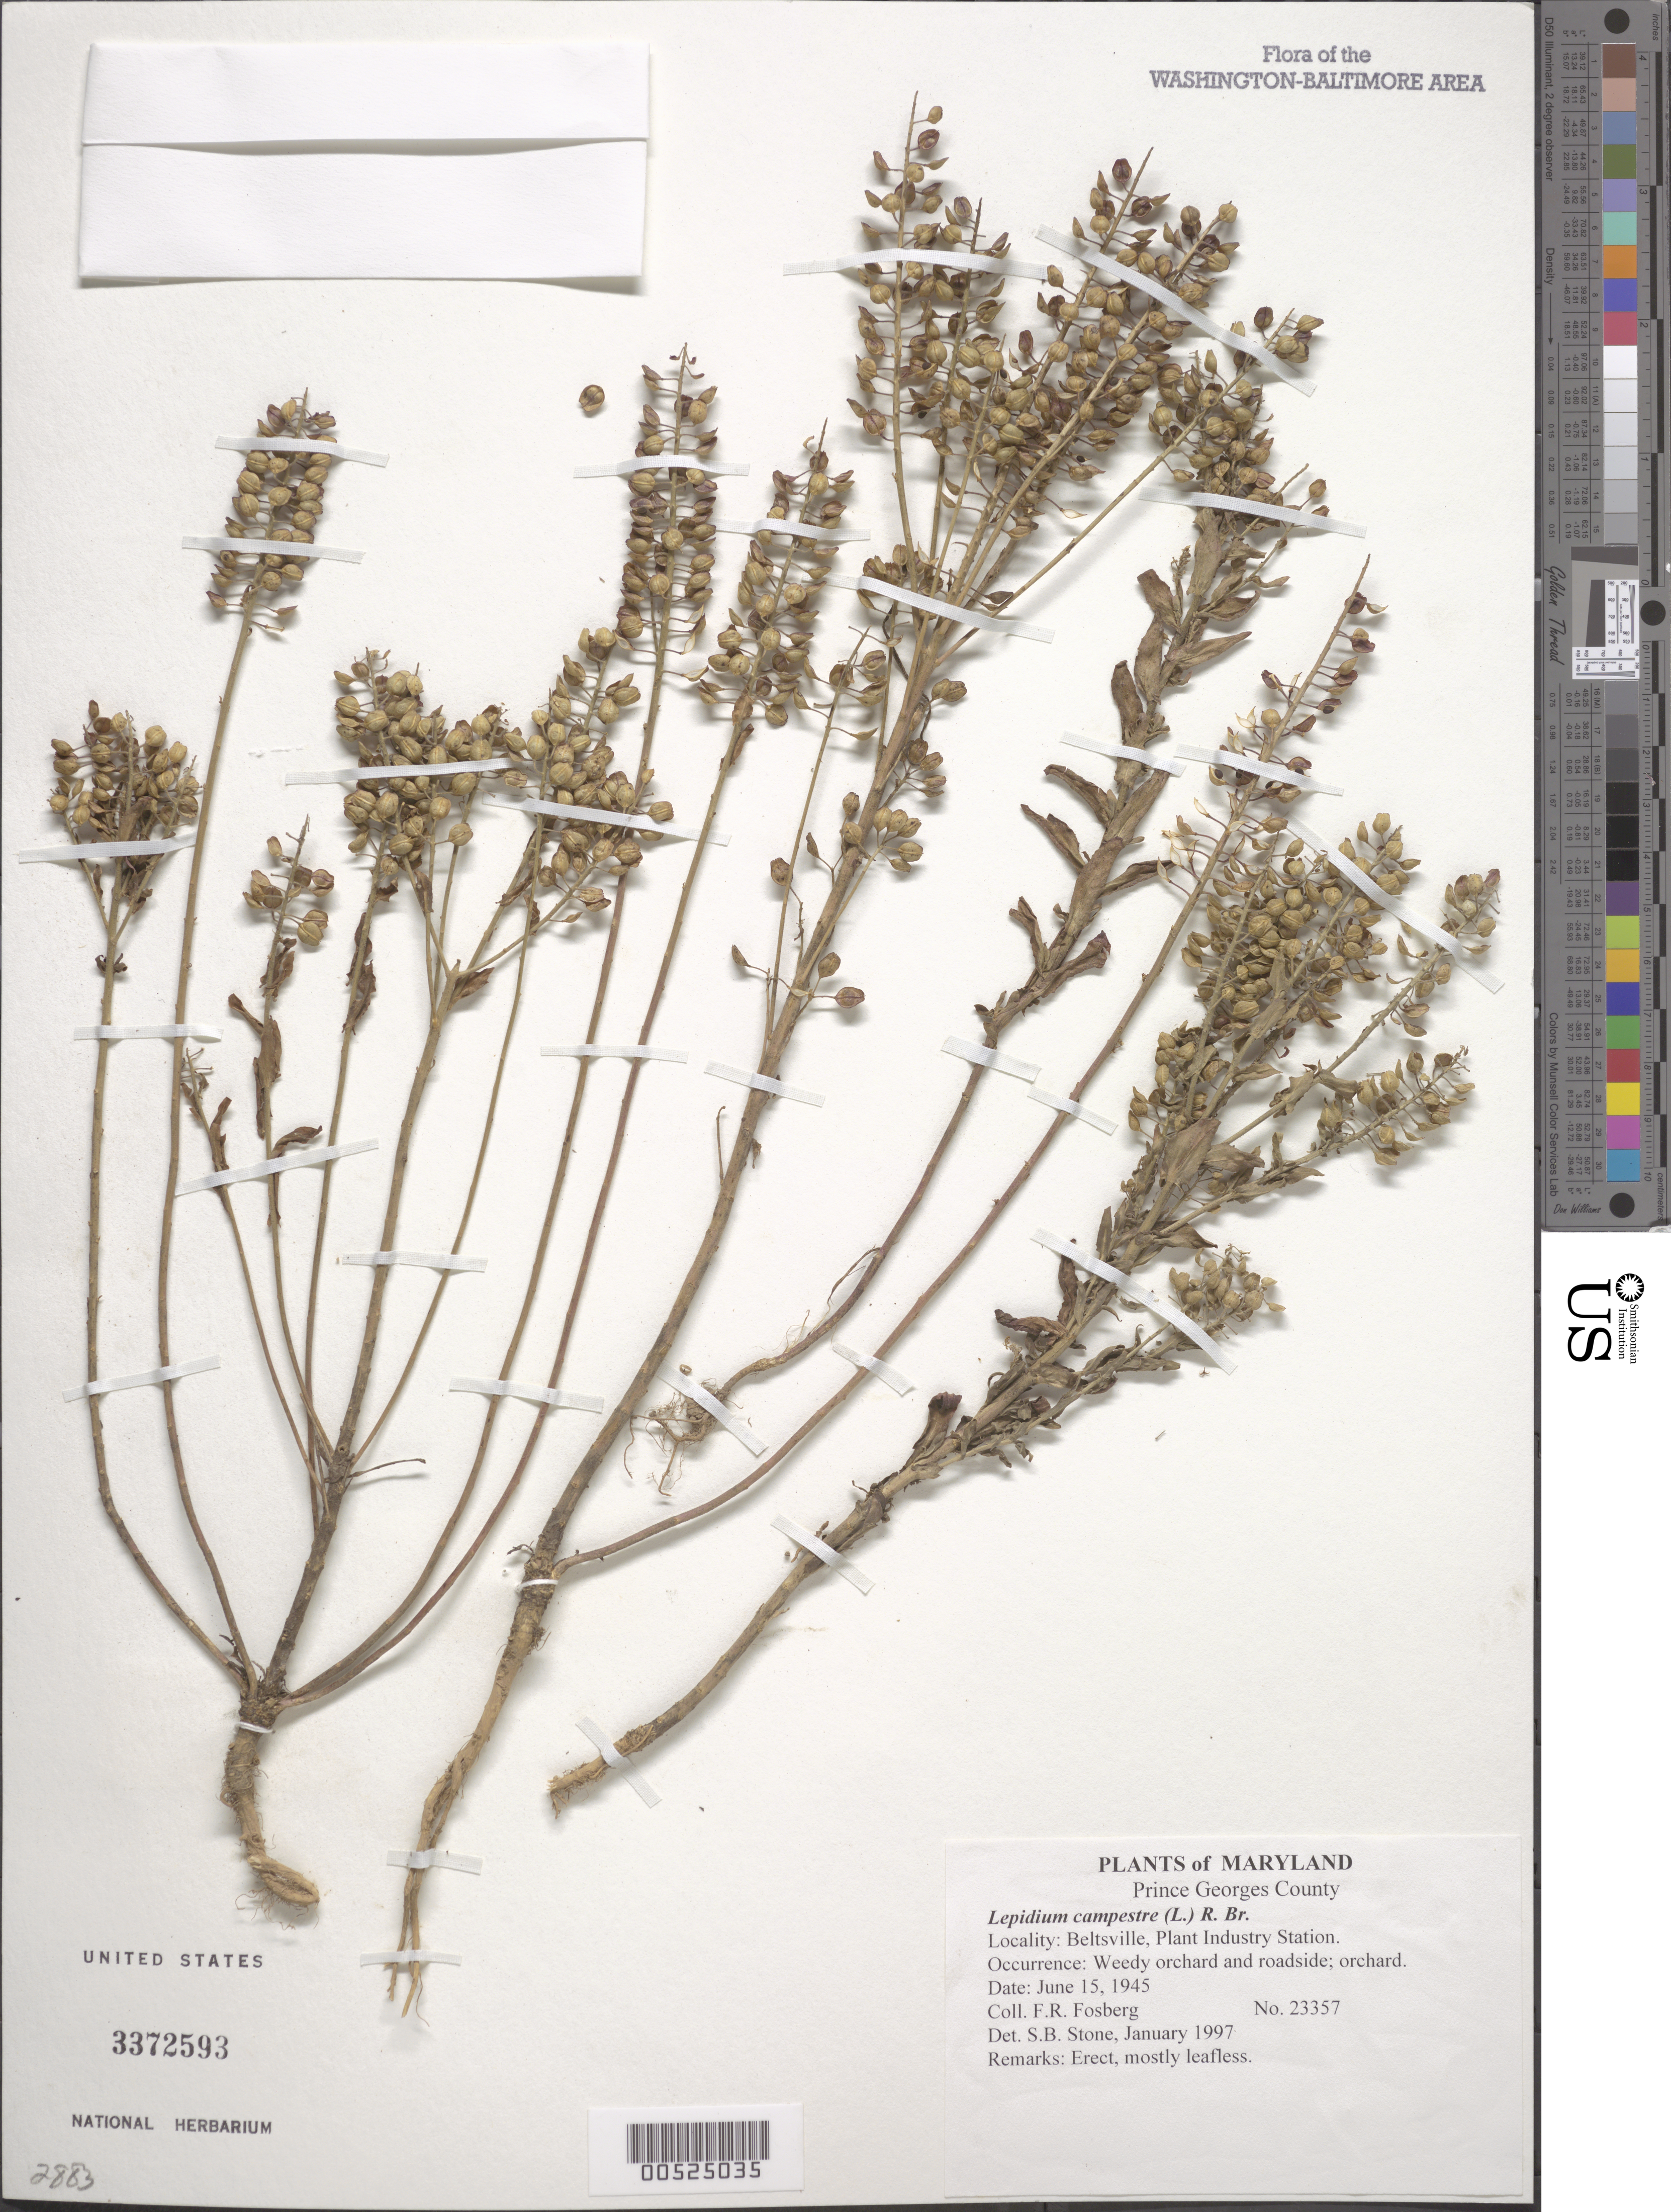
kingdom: Plantae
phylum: Tracheophyta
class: Magnoliopsida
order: Brassicales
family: Brassicaceae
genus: Lepidium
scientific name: Lepidium campestre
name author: (L.) W.T. Aiton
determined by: Stone, S. B.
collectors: F. R. Fosberg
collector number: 23357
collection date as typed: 15 Jun 1945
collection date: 1945-06-15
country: United States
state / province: Maryland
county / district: Prince George's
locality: Beltsville, Plant Industry Station.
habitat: Weedy orchard and roadside; orchard.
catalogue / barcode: US 3372593